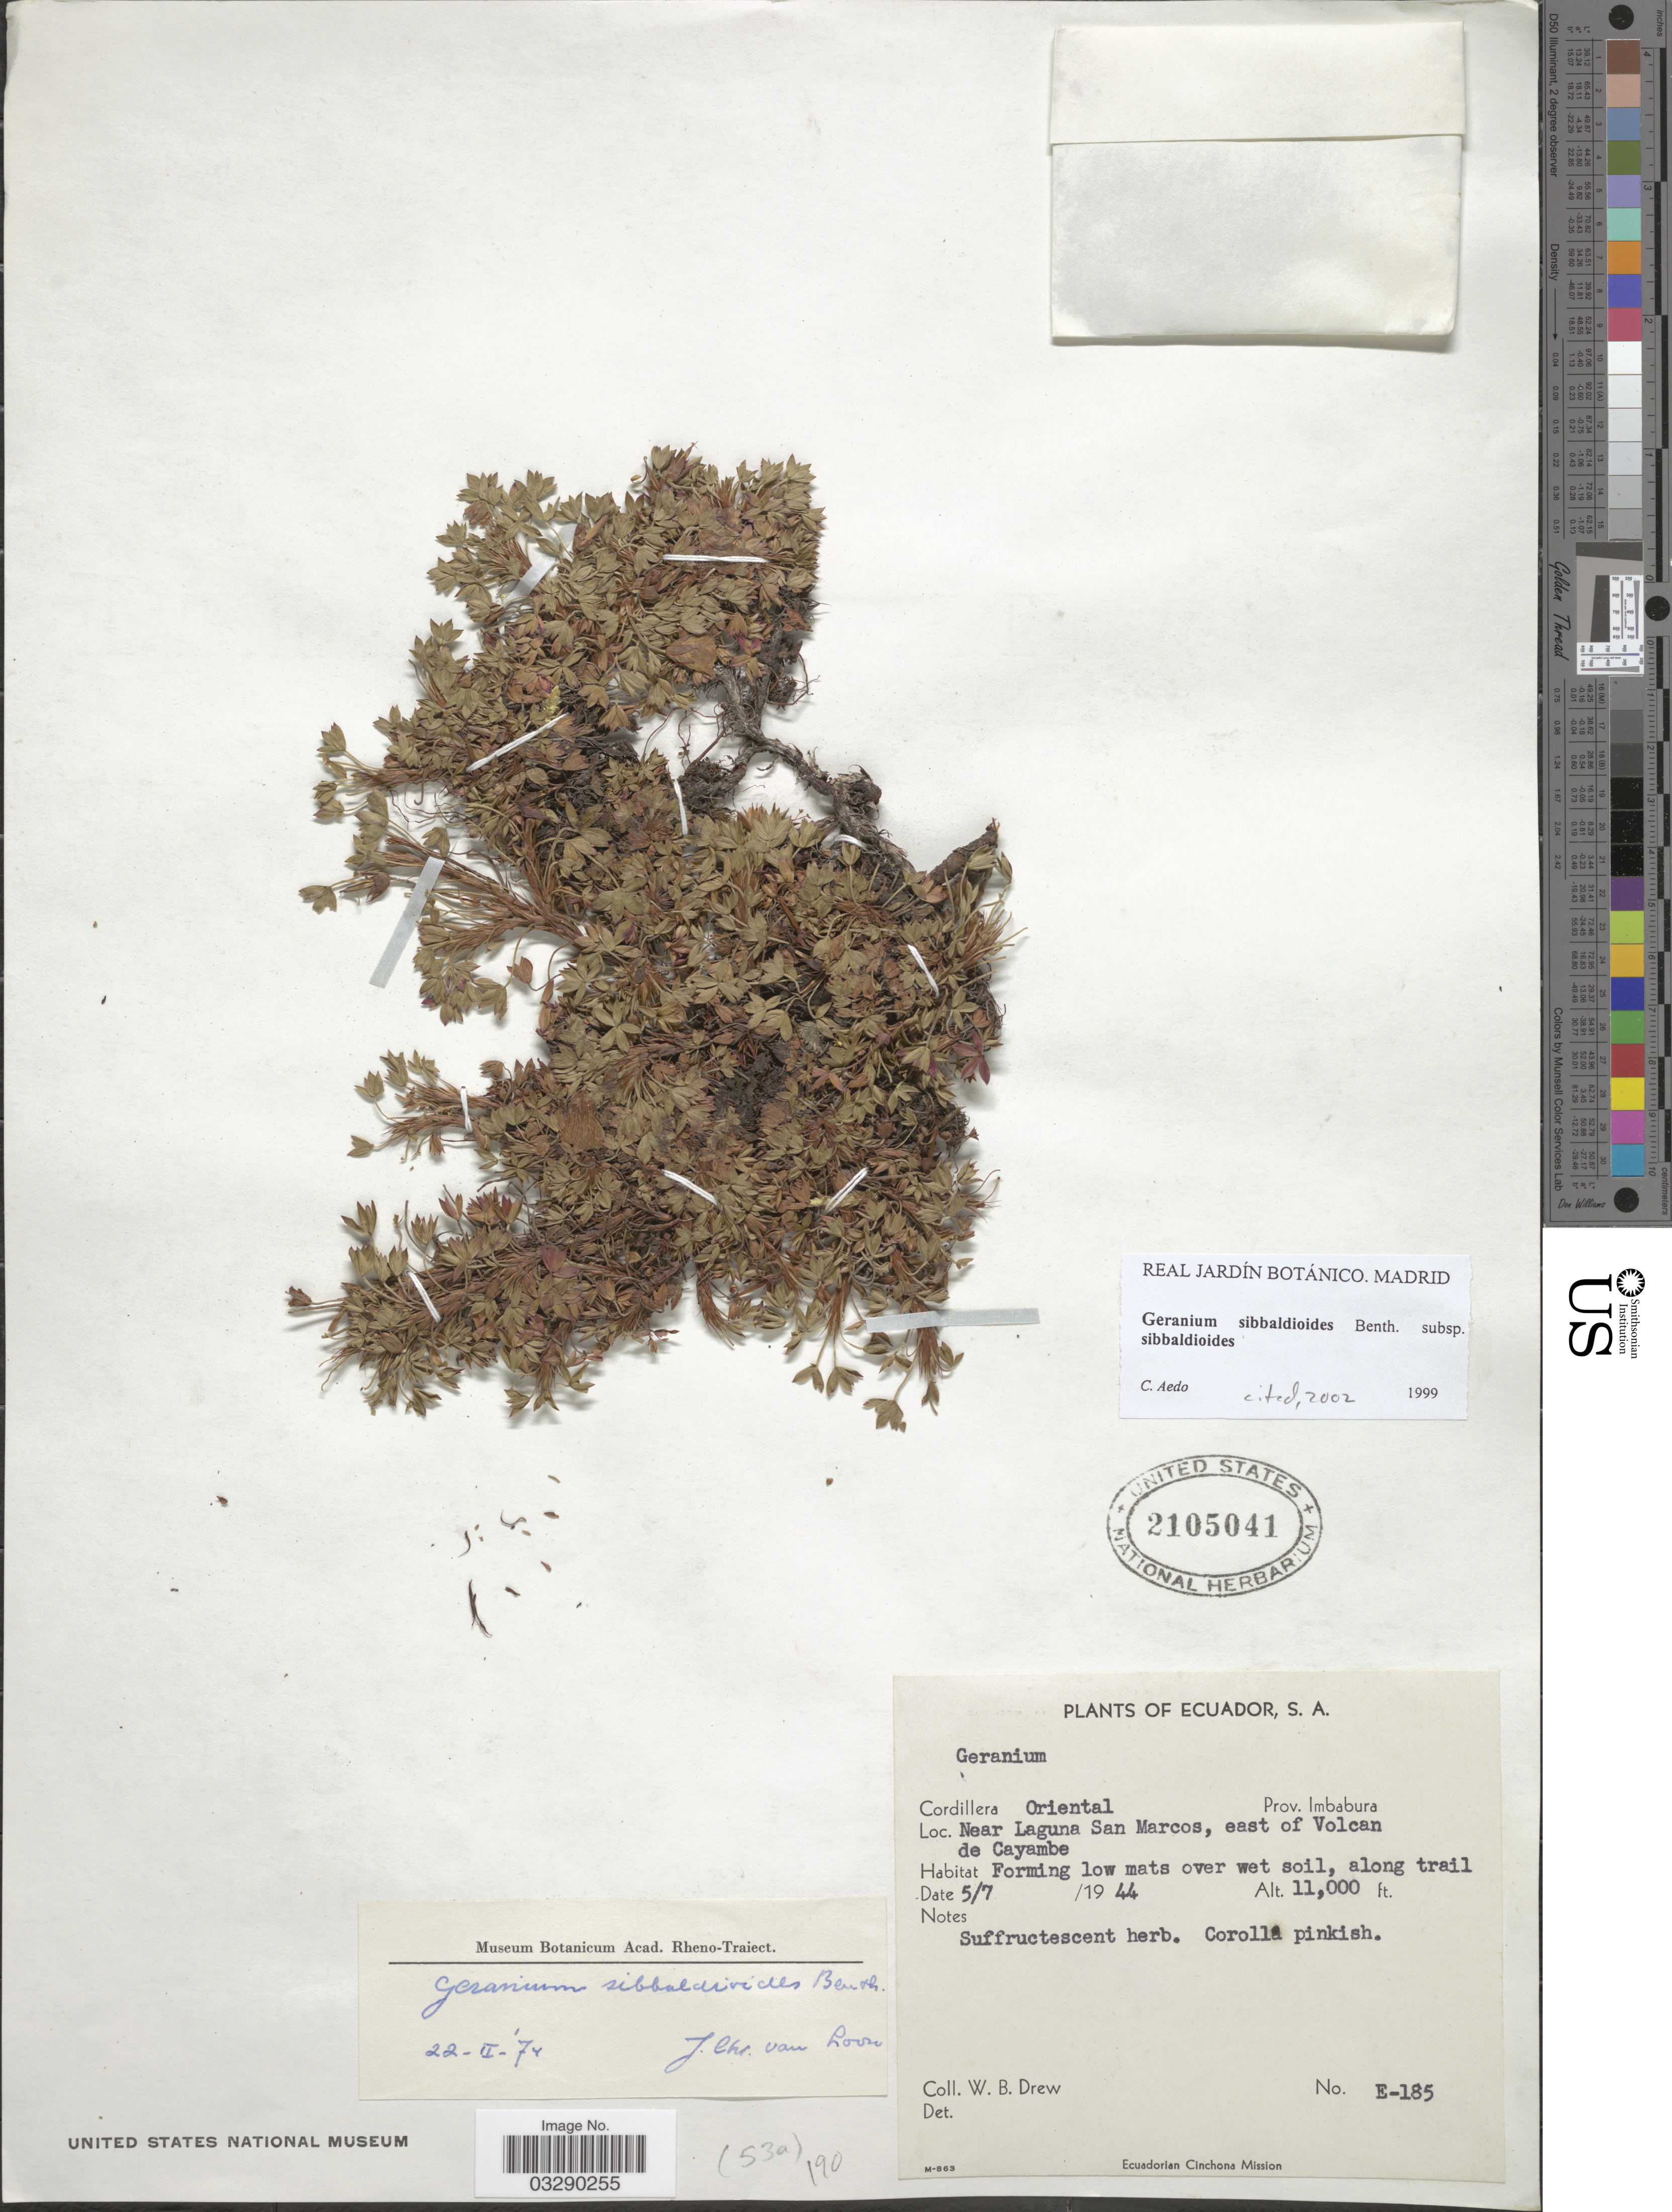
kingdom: Plantae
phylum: Tracheophyta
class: Magnoliopsida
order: Geraniales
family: Geraniaceae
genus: Geranium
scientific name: Geranium sibbaldioides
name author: Benth.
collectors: W. B. Drew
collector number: E-185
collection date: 1944-07-05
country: Ecuador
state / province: Imbabura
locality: Cordillera Oriental. Near Laguna San Marcos, east of Volcan de Cayambe.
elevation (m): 3353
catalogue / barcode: US 2105041